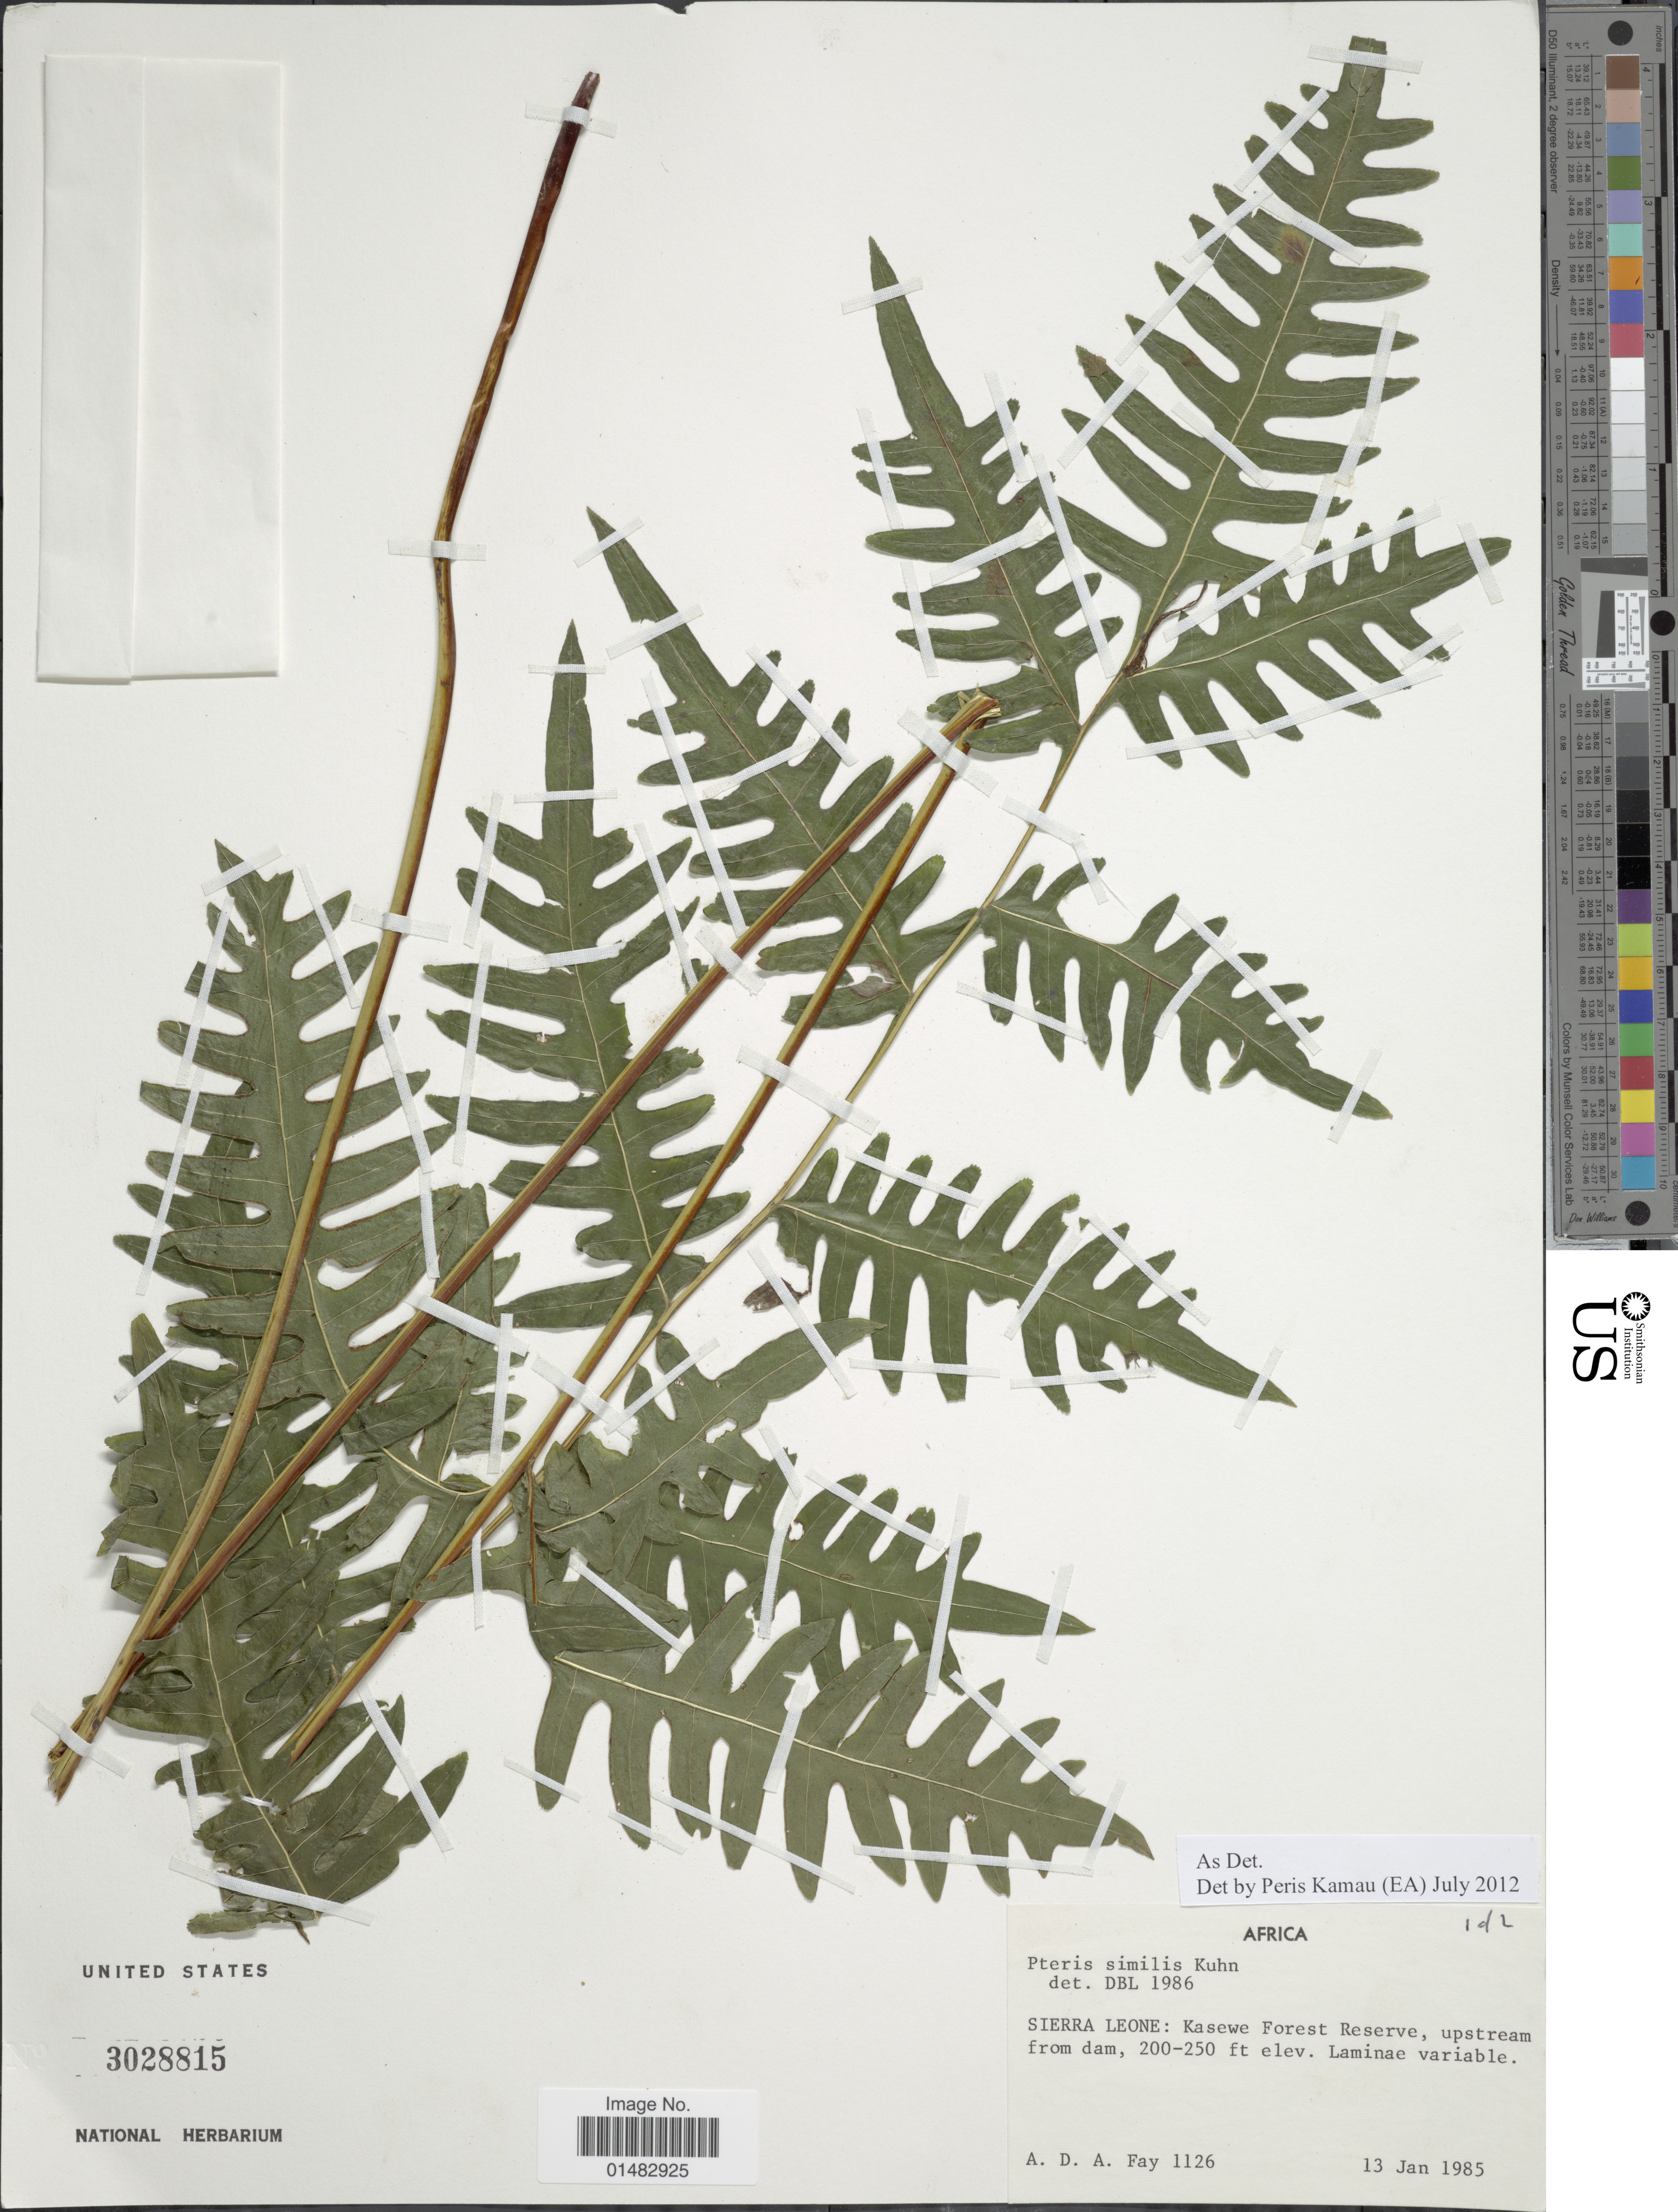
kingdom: Plantae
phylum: Tracheophyta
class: Polypodiopsida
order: Polypodiales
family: Pteridaceae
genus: Pteris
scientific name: Pteris similis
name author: Kuhn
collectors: A. Fay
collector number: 1126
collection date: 1985-01-13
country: Sierra Leone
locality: Kasewe Forest Reserve, upstream from dam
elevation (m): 61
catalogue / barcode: US 3028815